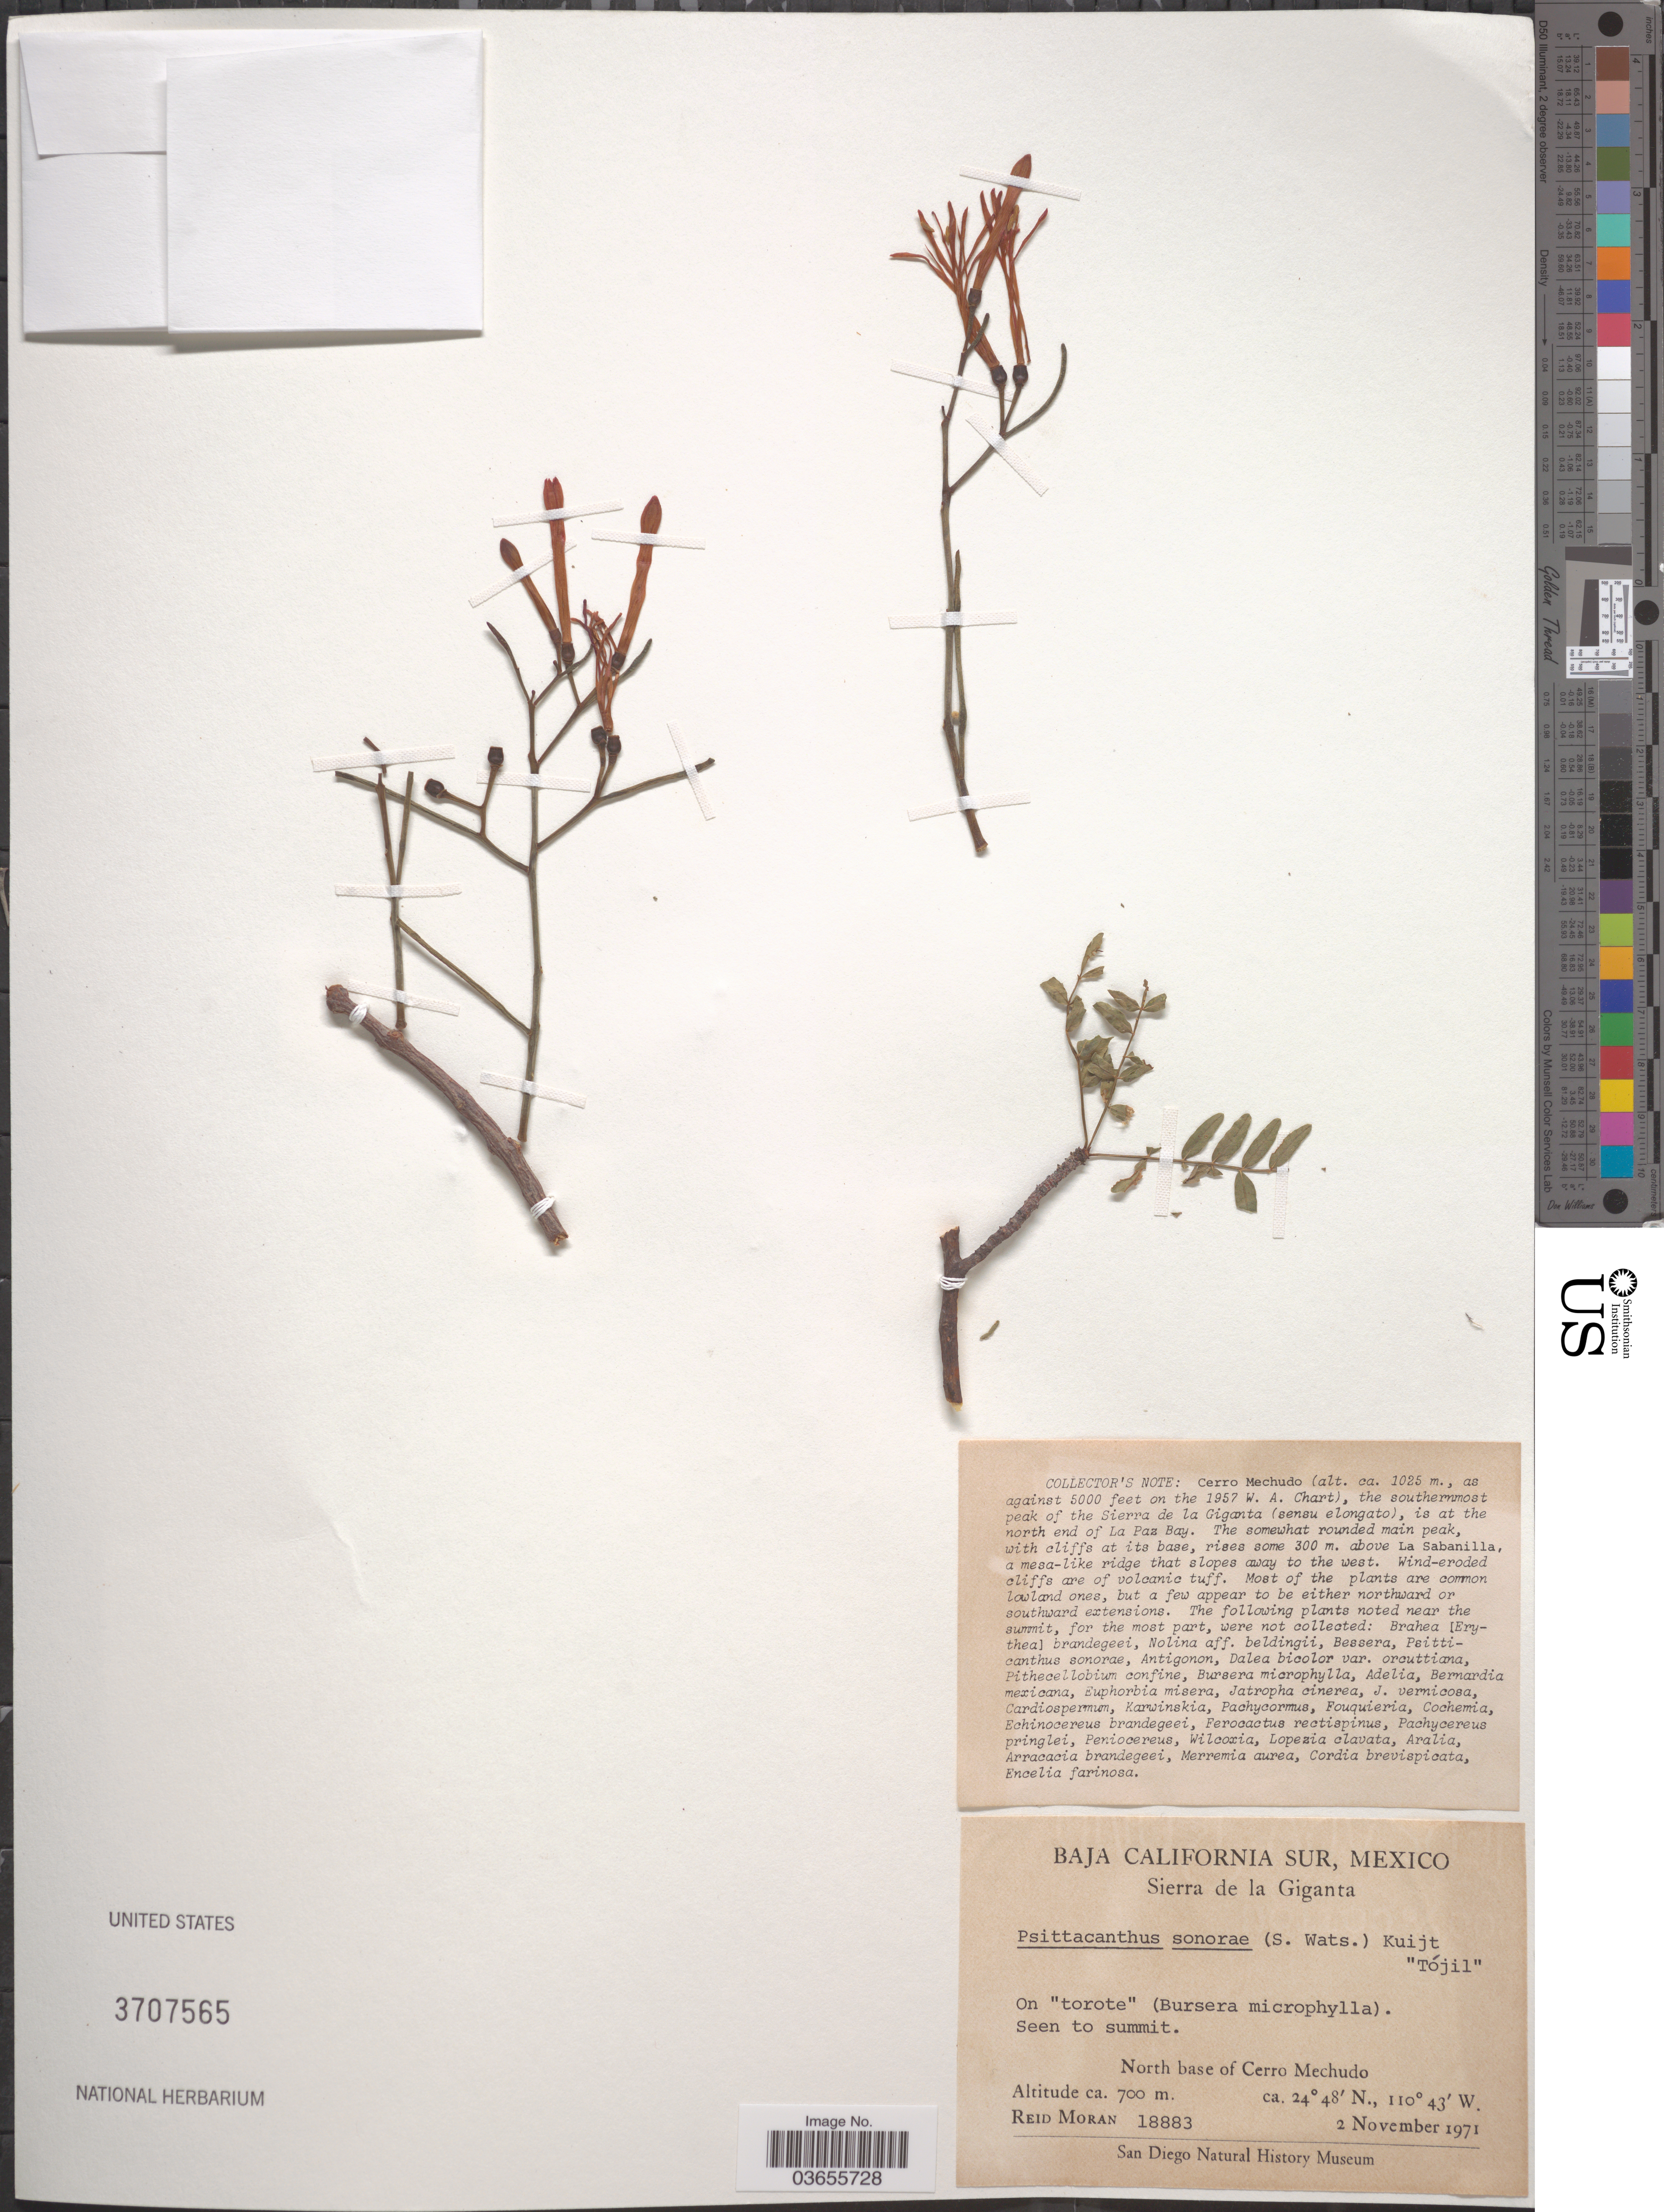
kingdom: Plantae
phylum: Tracheophyta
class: Magnoliopsida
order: Santalales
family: Loranthaceae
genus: Psittacanthus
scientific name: Psittacanthus sonorae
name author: (S. Watson) Kuijt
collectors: R. Moran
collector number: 18883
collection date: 1971-11-02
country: Mexico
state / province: Baja California Sur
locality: Sierra de la Giganta. North base of Cerro Mechudo.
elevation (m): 700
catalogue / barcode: US 3707565